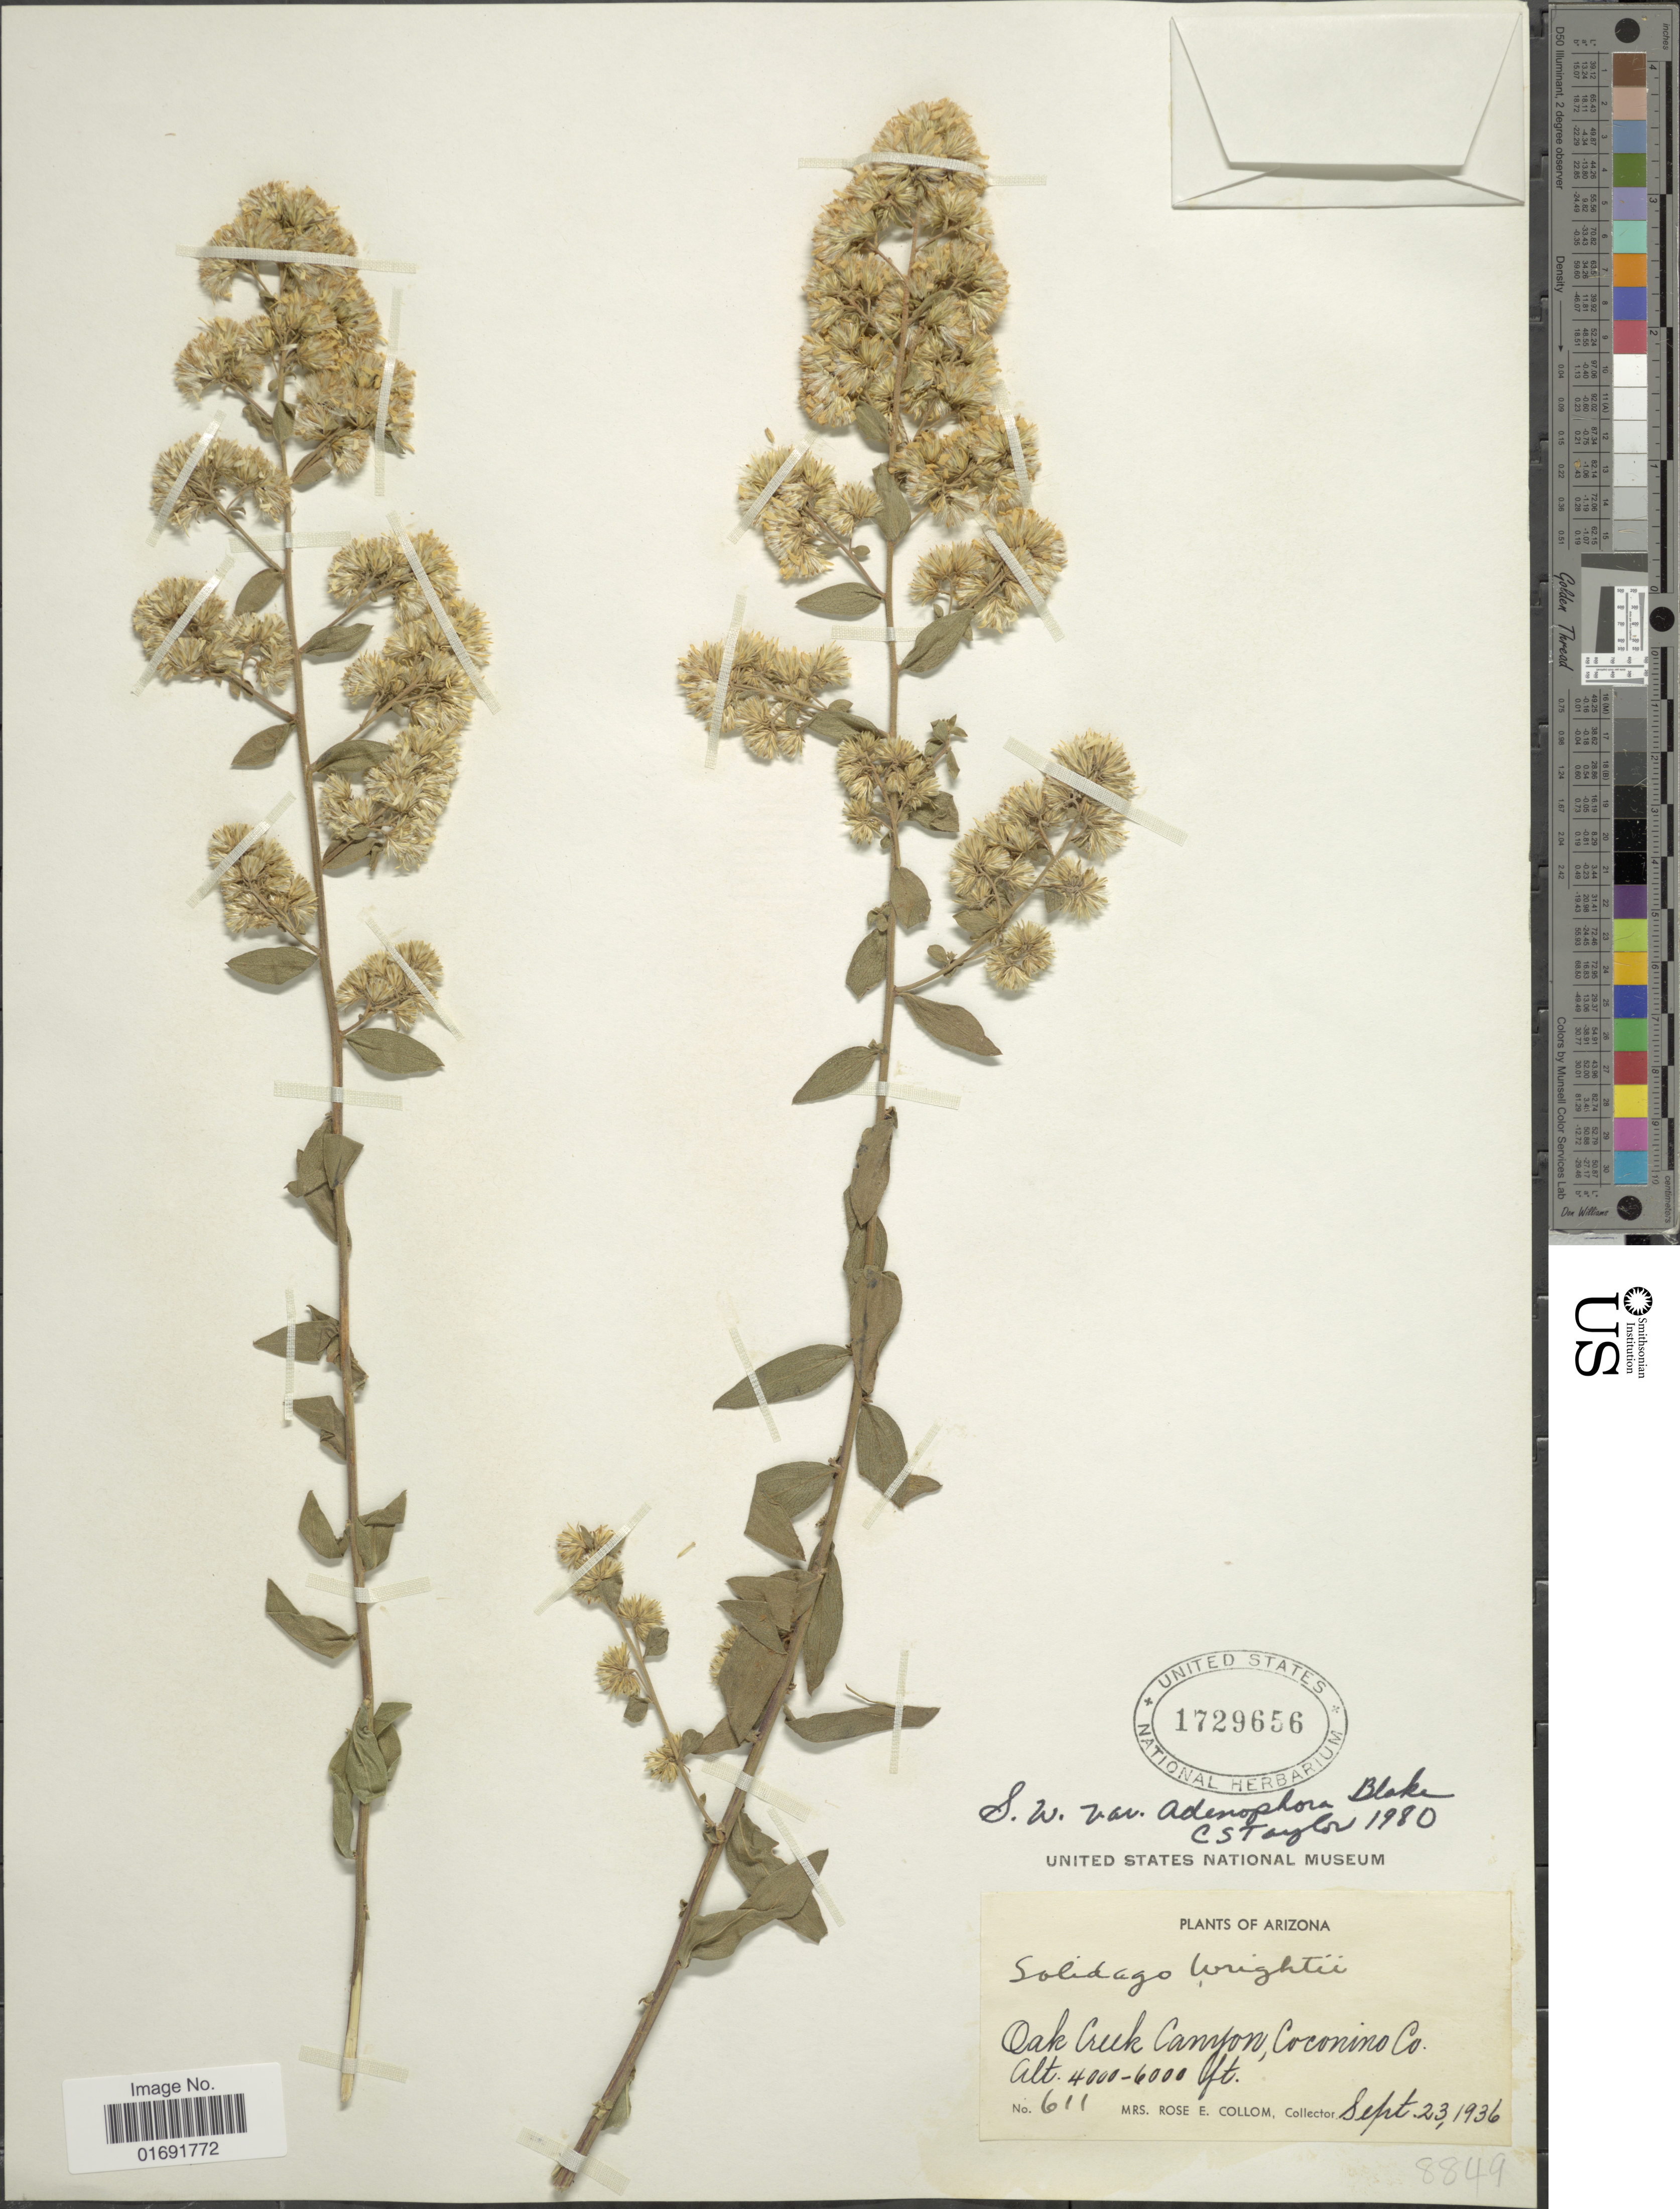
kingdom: Plantae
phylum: Tracheophyta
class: Magnoliopsida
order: Asterales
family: Asteraceae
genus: Solidago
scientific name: Solidago wrightii var. adenophora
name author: S.F. Blake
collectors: R. E. Collom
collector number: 611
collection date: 1936-09-23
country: United States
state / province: Arizona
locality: Oak Creek Canyon, Coconino Co.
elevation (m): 1219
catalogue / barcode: US 1729656